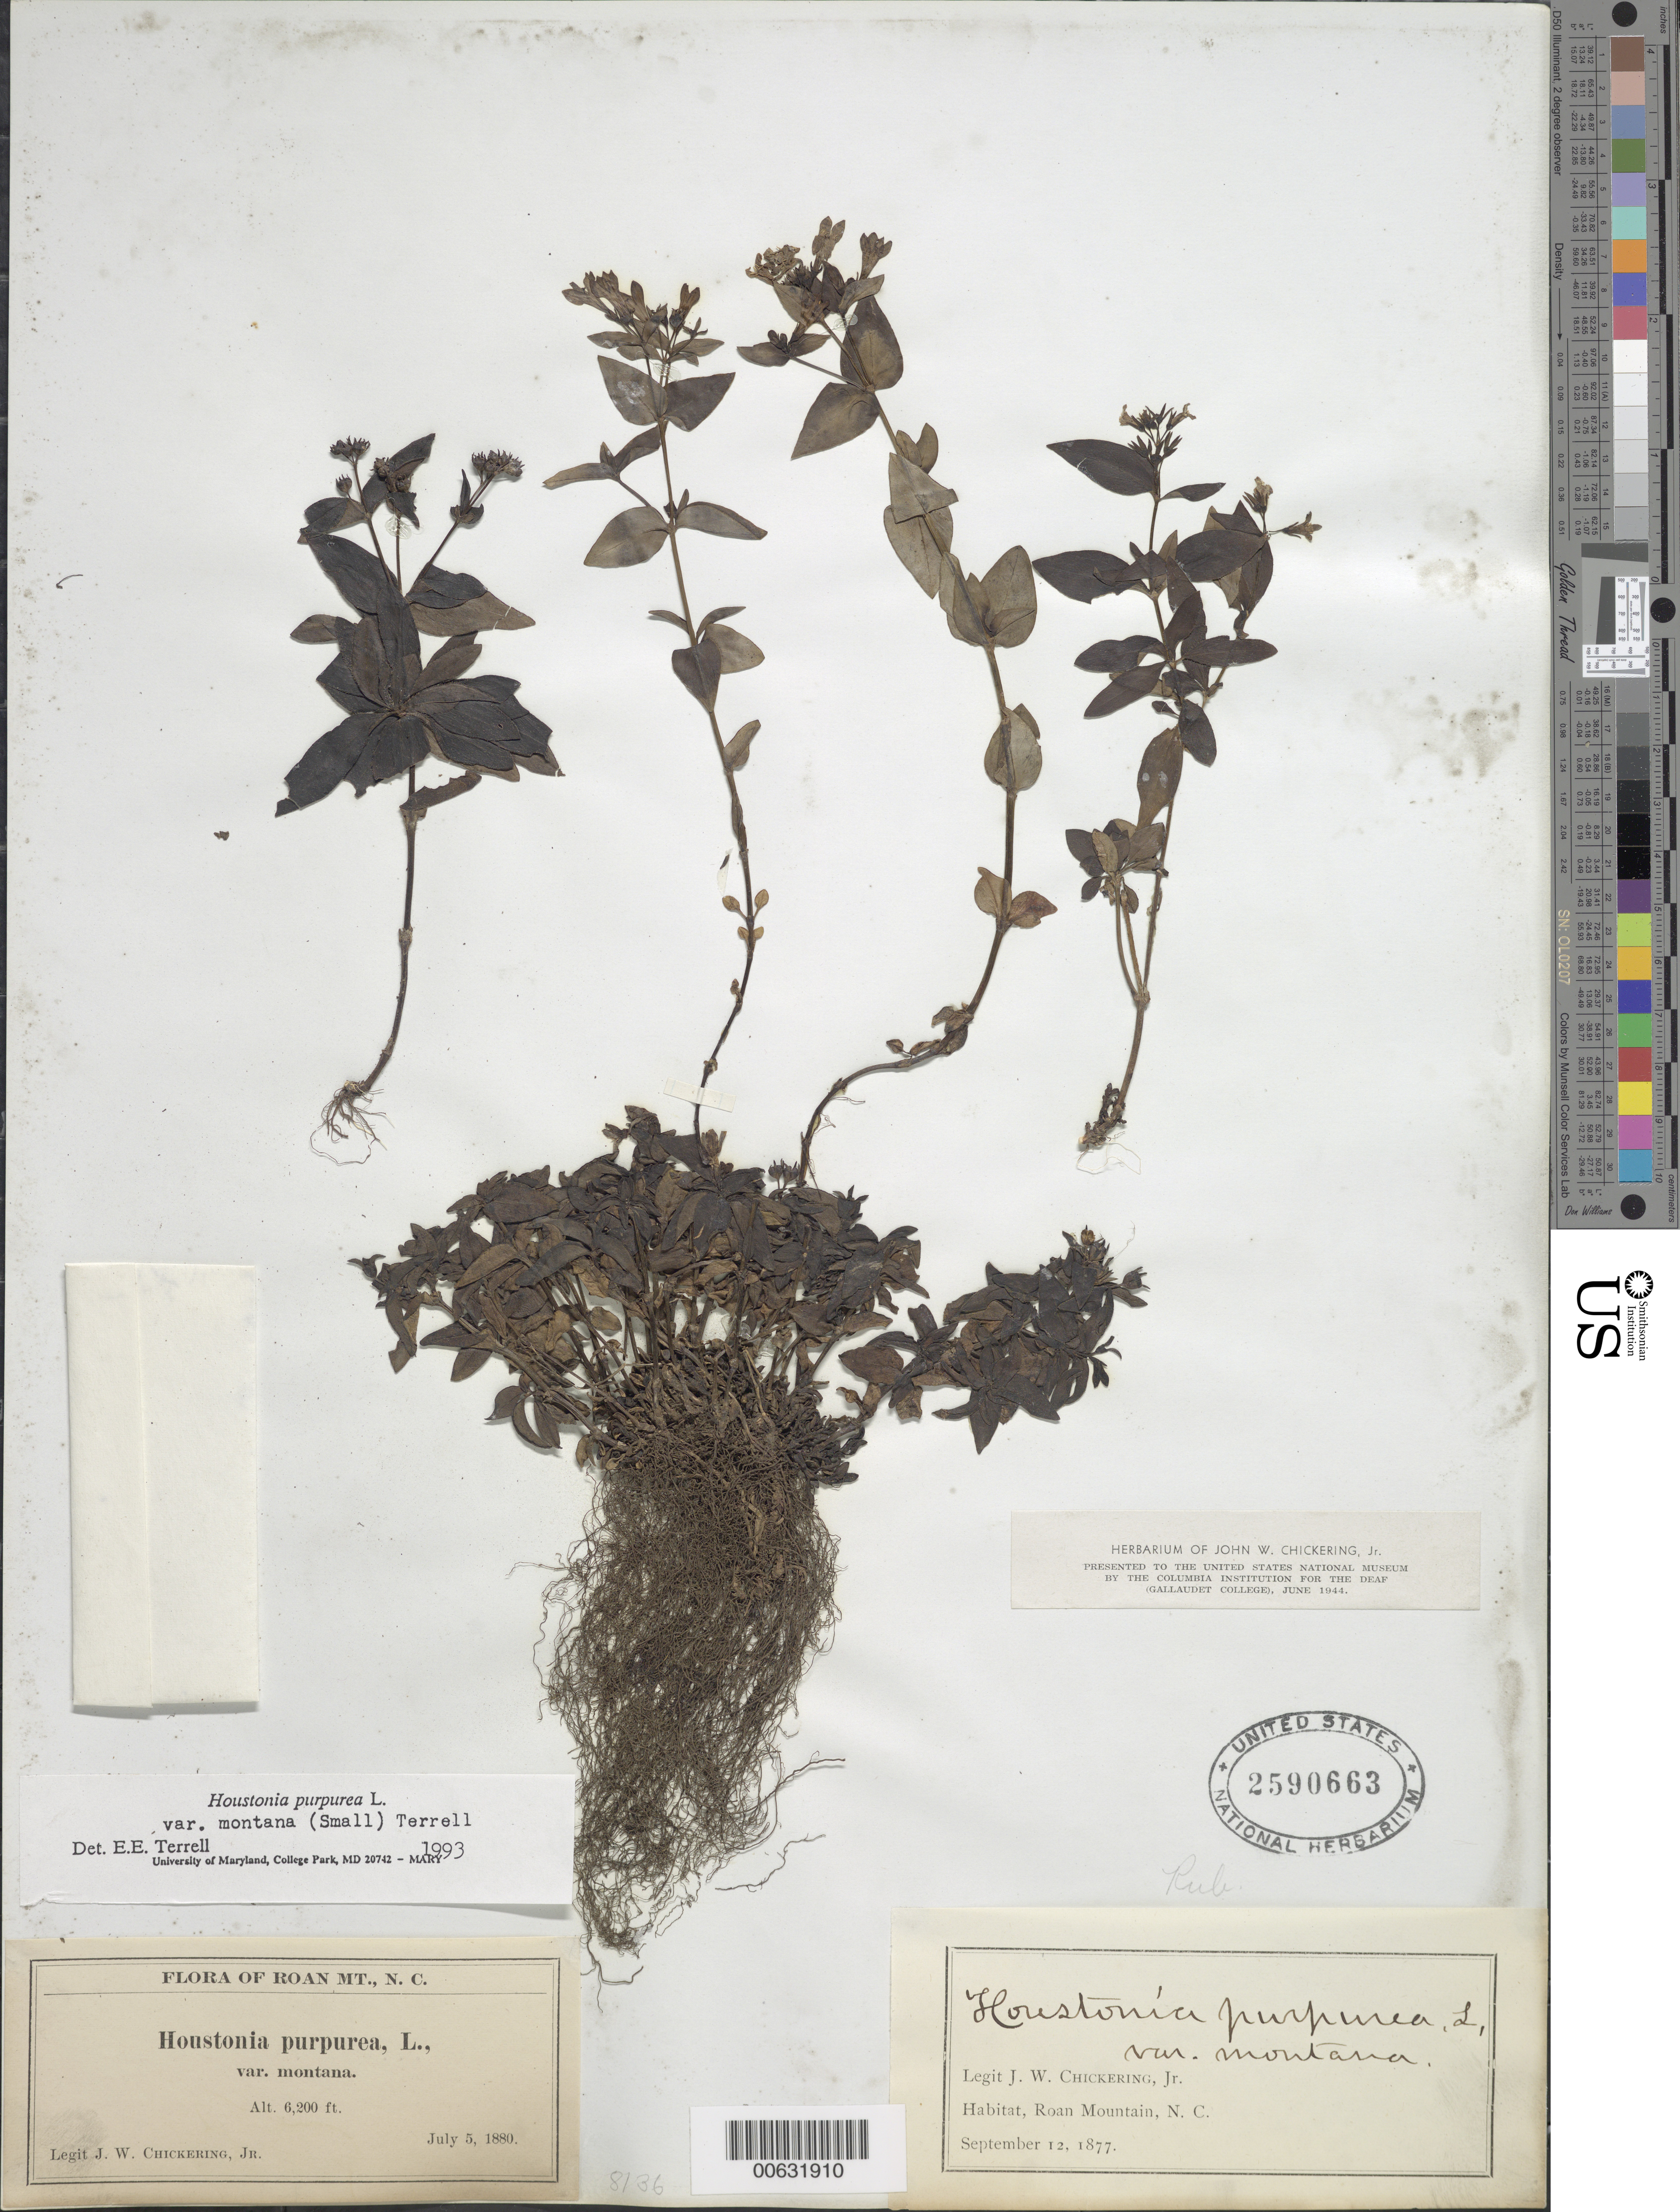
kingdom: Plantae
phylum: Tracheophyta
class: Magnoliopsida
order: Gentianales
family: Rubiaceae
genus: Houstonia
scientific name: Houstonia purpurea var. montana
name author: (Small) Terrell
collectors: J. W. Chickering Jr.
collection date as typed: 05 Jul 1880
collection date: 1880-07-05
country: United States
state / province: North Carolina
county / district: Mitchell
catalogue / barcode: US 2590663